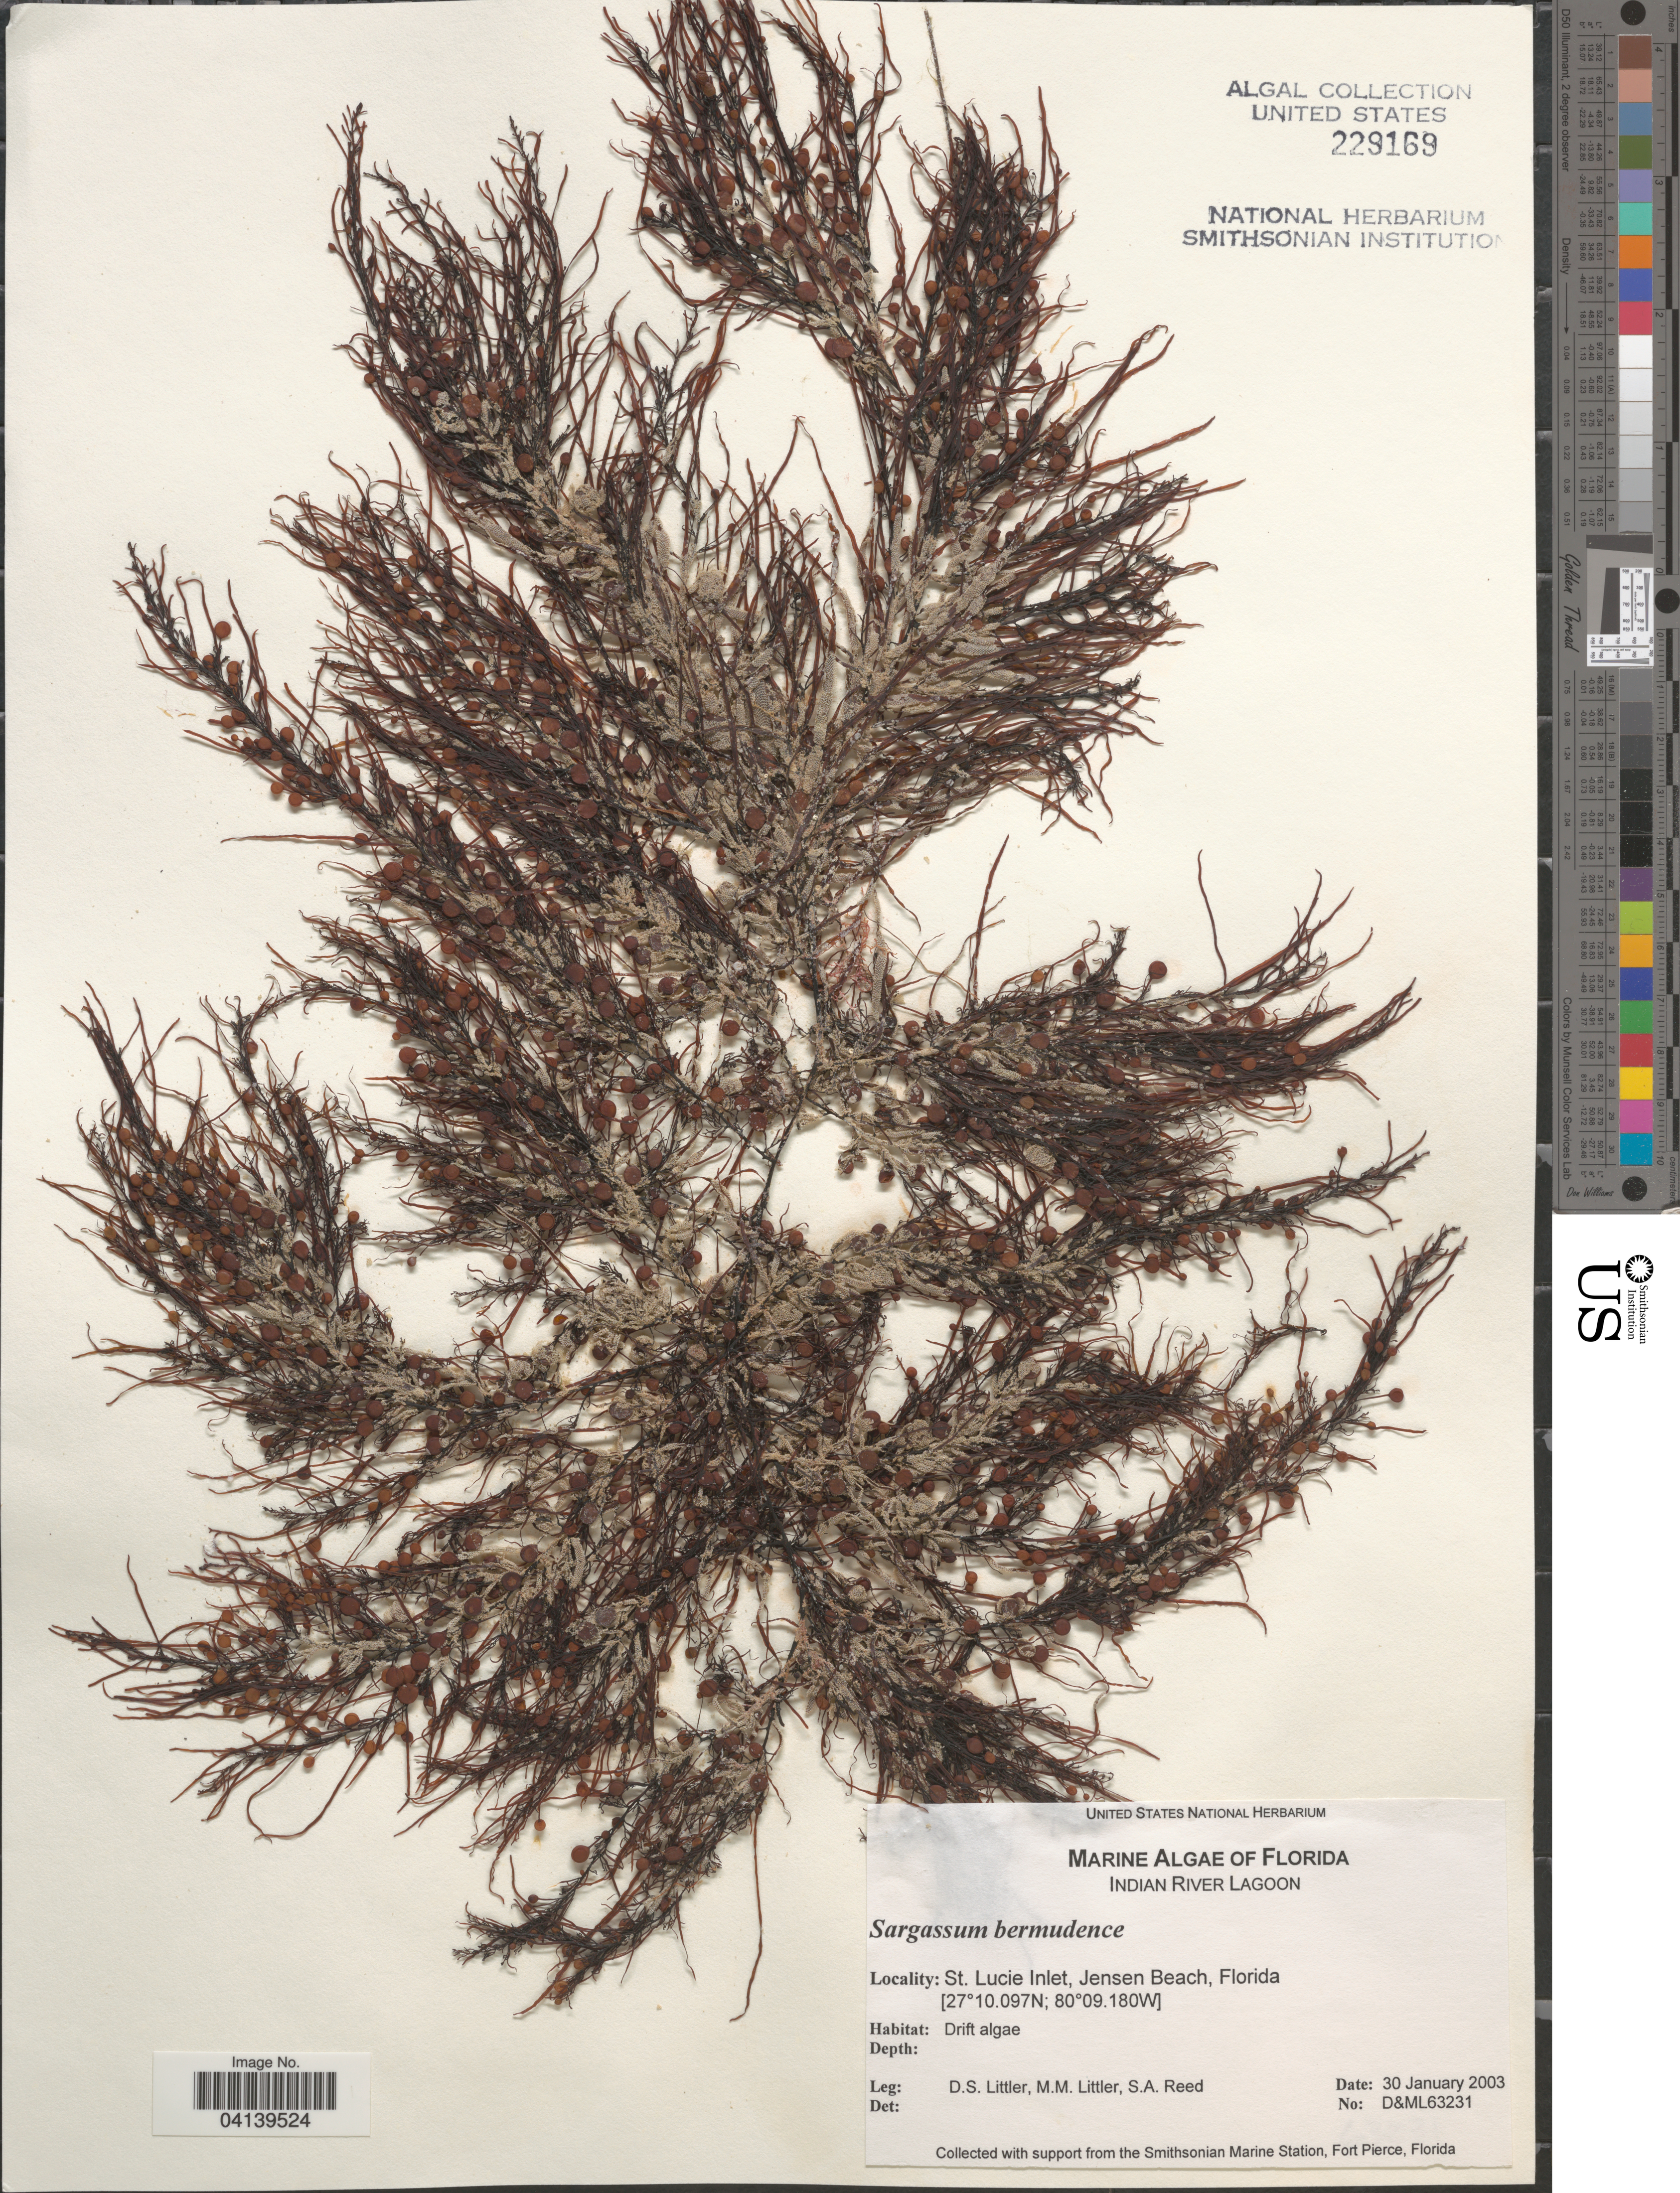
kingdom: Chromista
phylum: Ochrophyta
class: Phaeophyceae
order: Fucales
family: Sargassaceae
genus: Sargassum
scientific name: Sargassum bermudense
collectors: D. S. Littler & S. Reed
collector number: D&ML63231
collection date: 2003-01-30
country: United States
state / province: Florida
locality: Indian River Lagoon. St. Lucie Inlet, Jensen Beach.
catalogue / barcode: US 229169